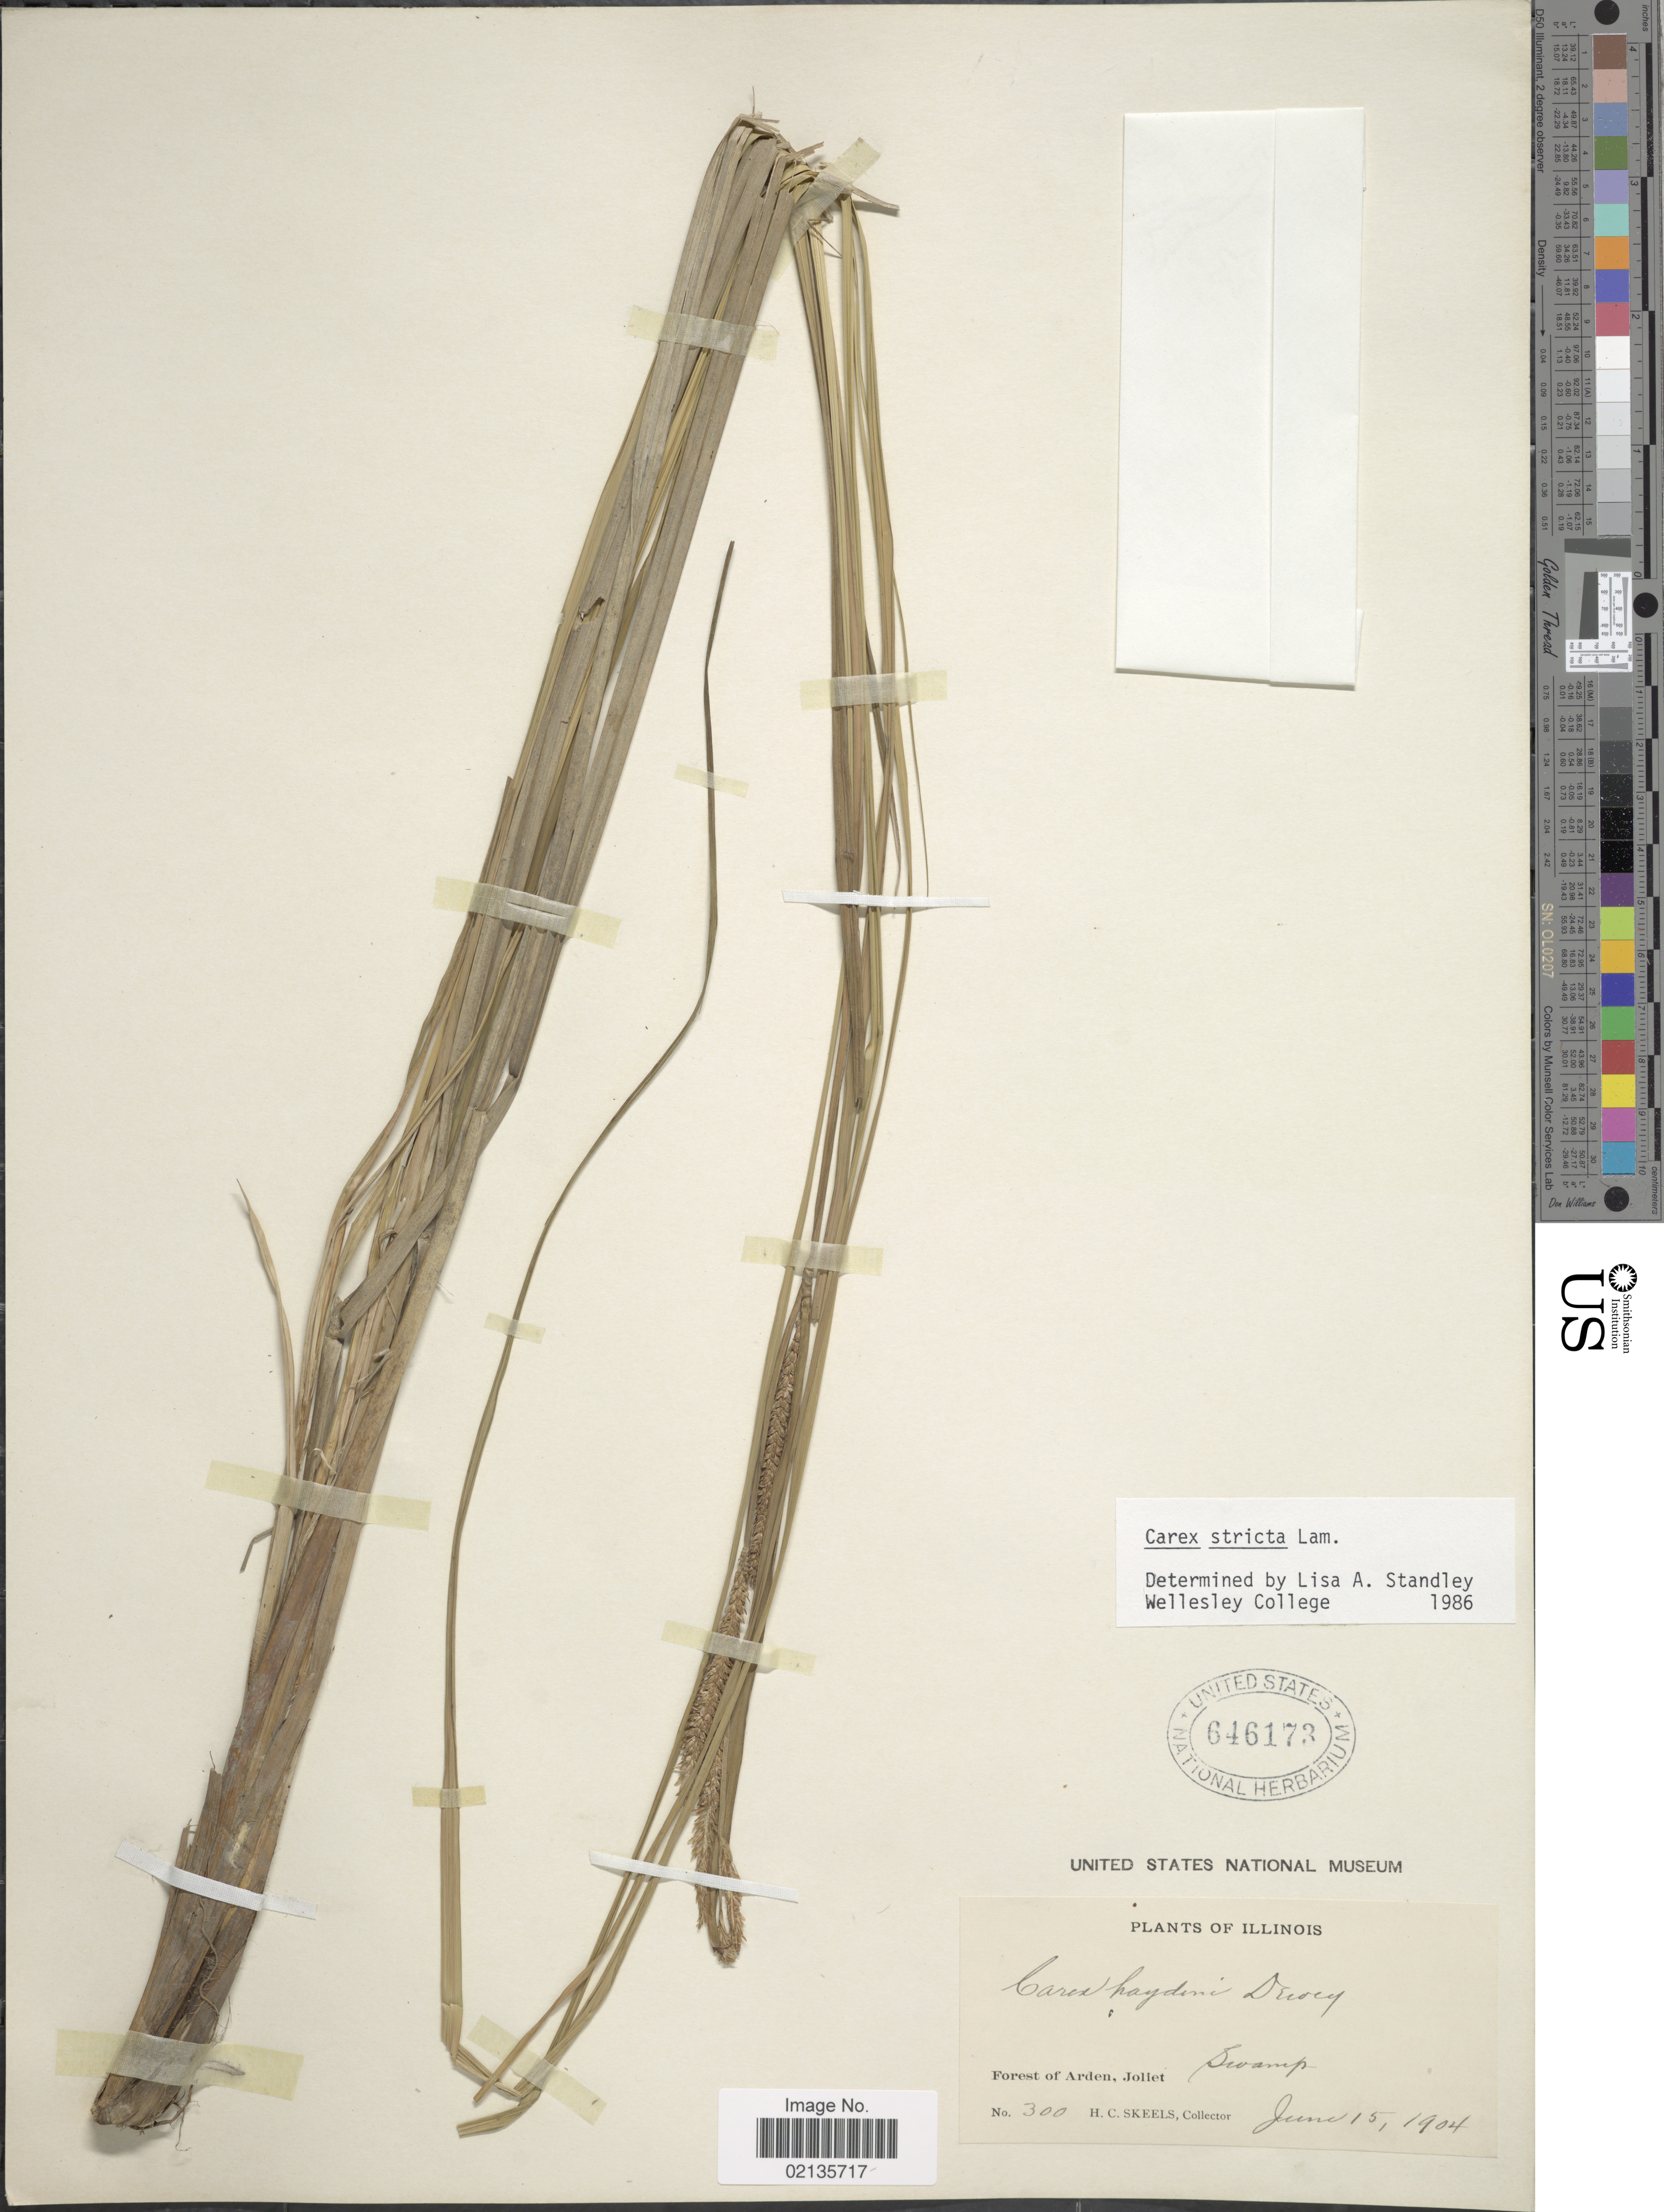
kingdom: Plantae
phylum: Tracheophyta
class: Liliopsida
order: Poales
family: Cyperaceae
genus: Carex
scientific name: Carex stricta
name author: Lam.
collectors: H. Skeels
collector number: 300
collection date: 1904-06-15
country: United States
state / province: Illinois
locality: Forest of Arden, Joliet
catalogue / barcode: US 646173